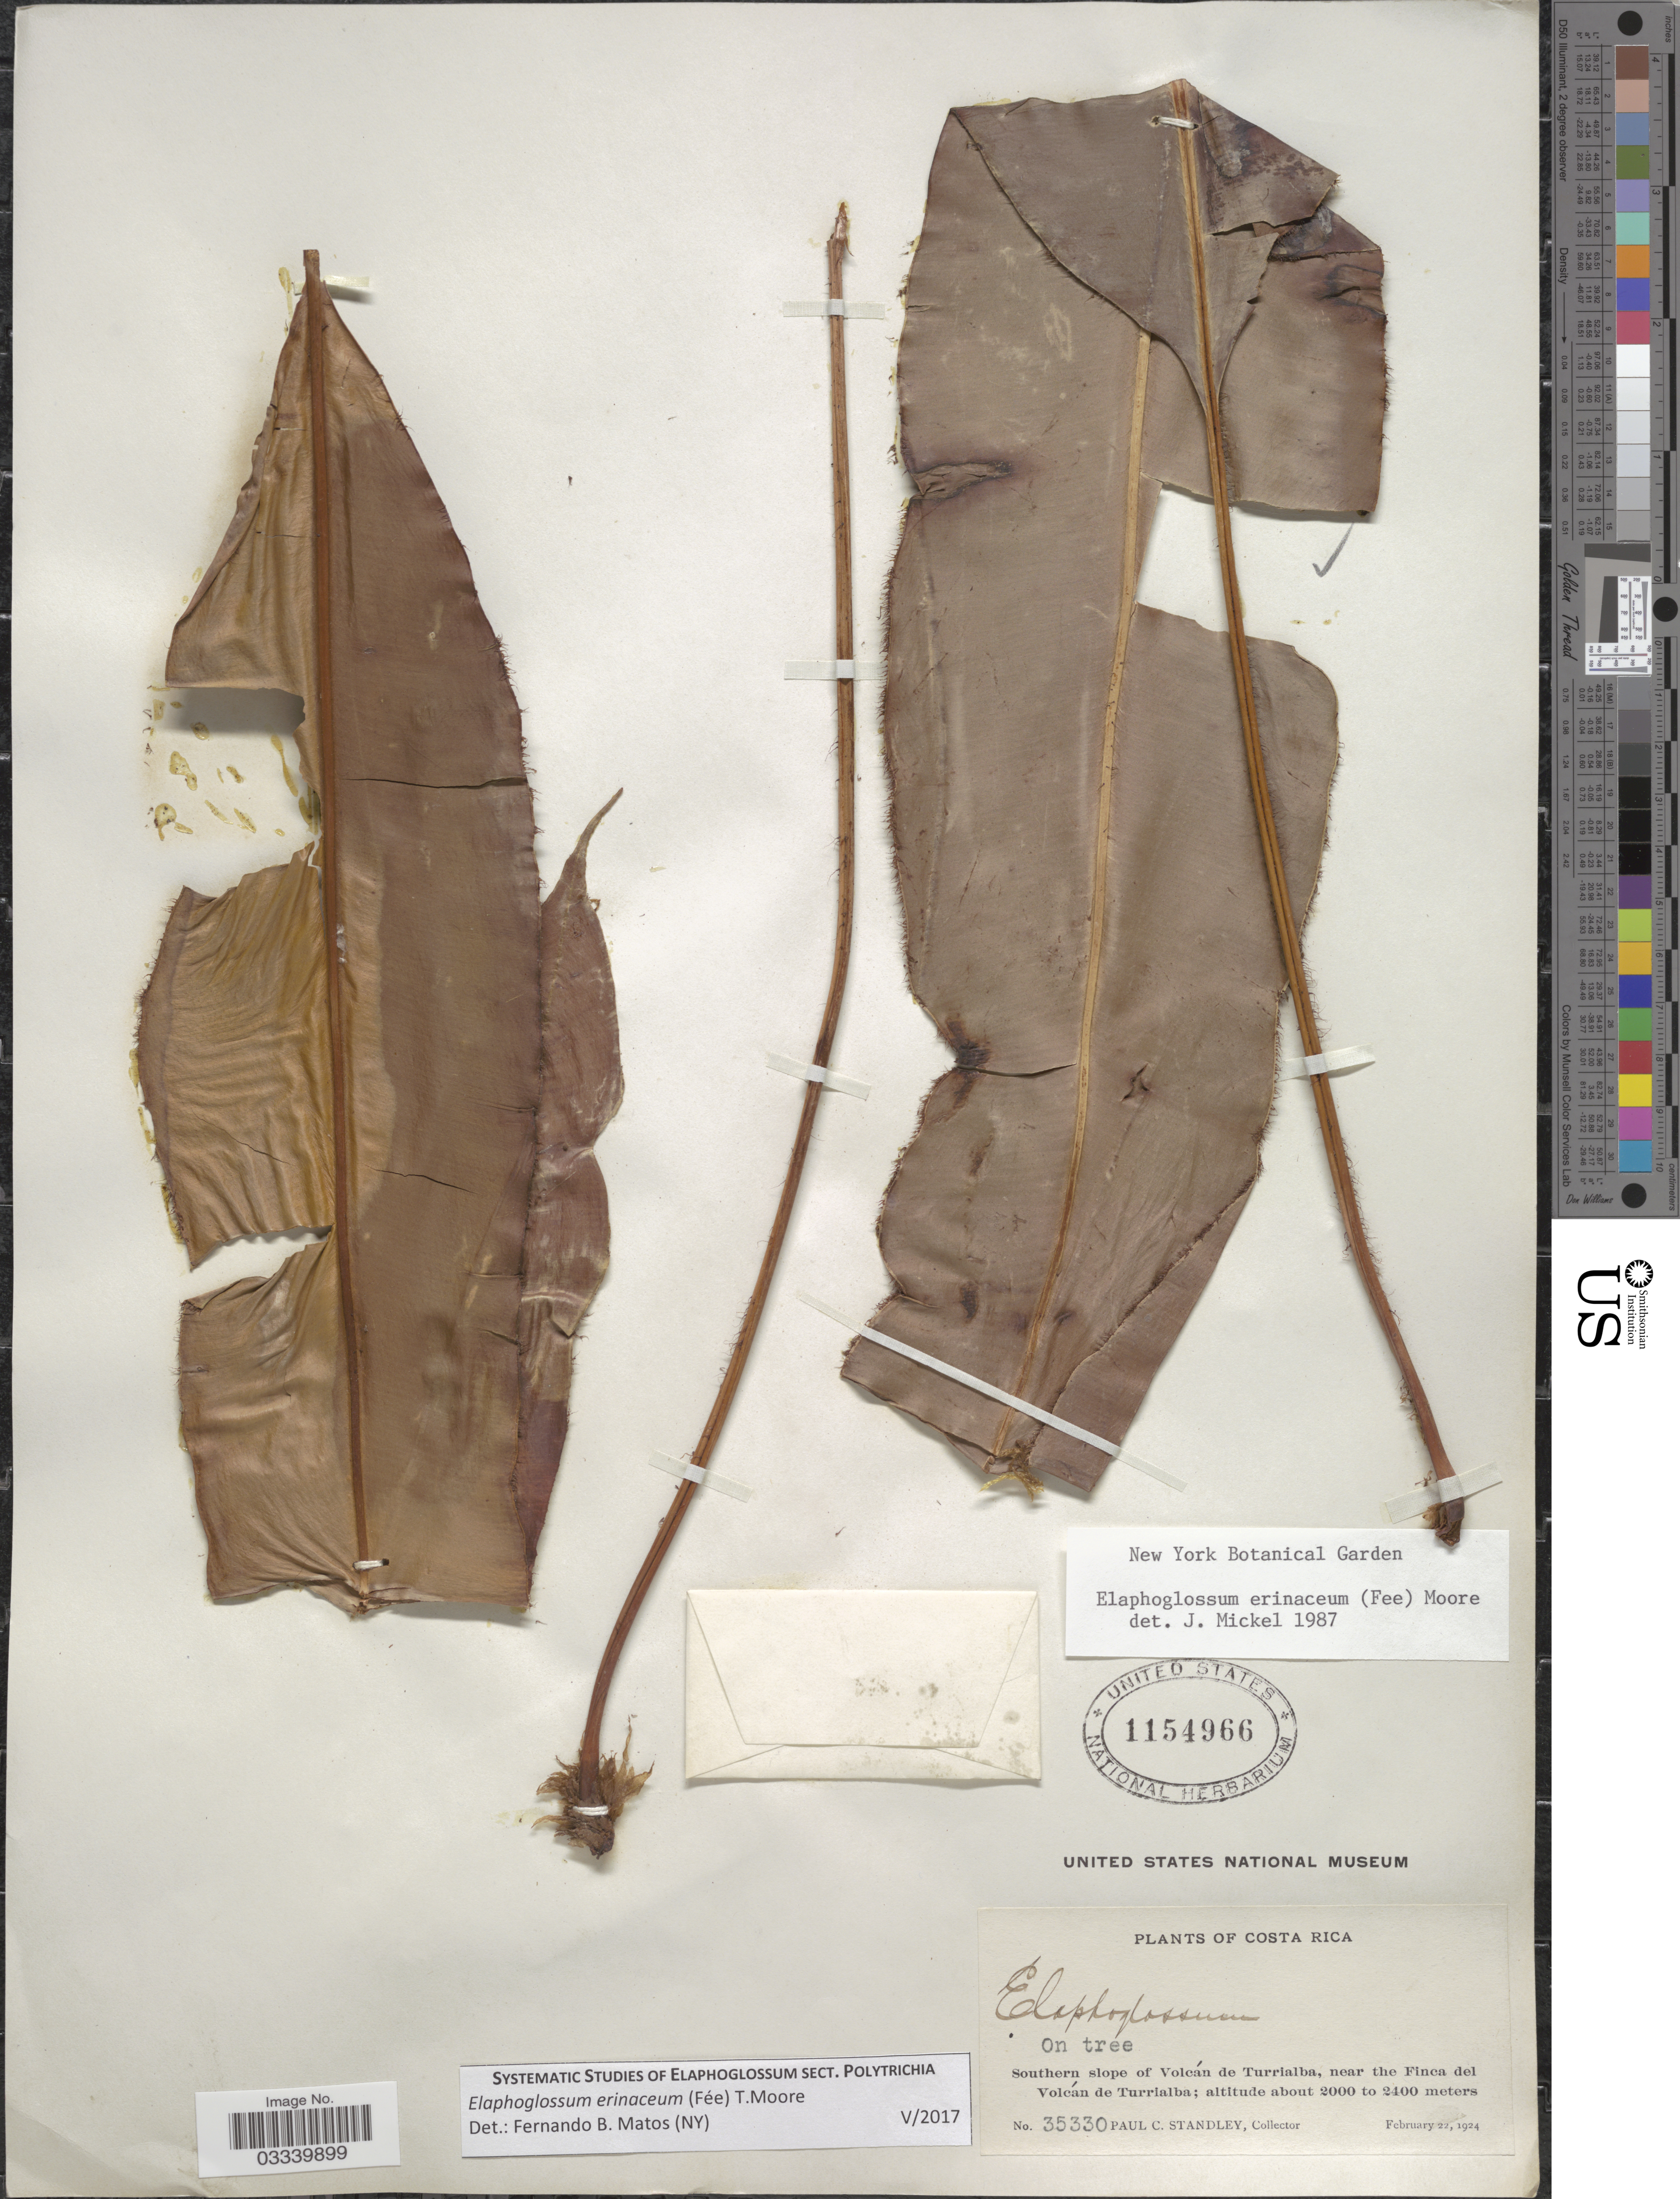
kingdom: Plantae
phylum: Tracheophyta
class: Polypodiopsida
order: Polypodiales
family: Dryopteridaceae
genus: Elaphoglossum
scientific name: Elaphoglossum erinaceum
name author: (Fée) T. Moore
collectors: P. C. Standley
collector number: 35330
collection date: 1924-02-22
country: Costa Rica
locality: Southern slope of Volcán de Turrialba, near the Finca del Volcán de Turrialba.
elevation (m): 2000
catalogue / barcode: US 1154966